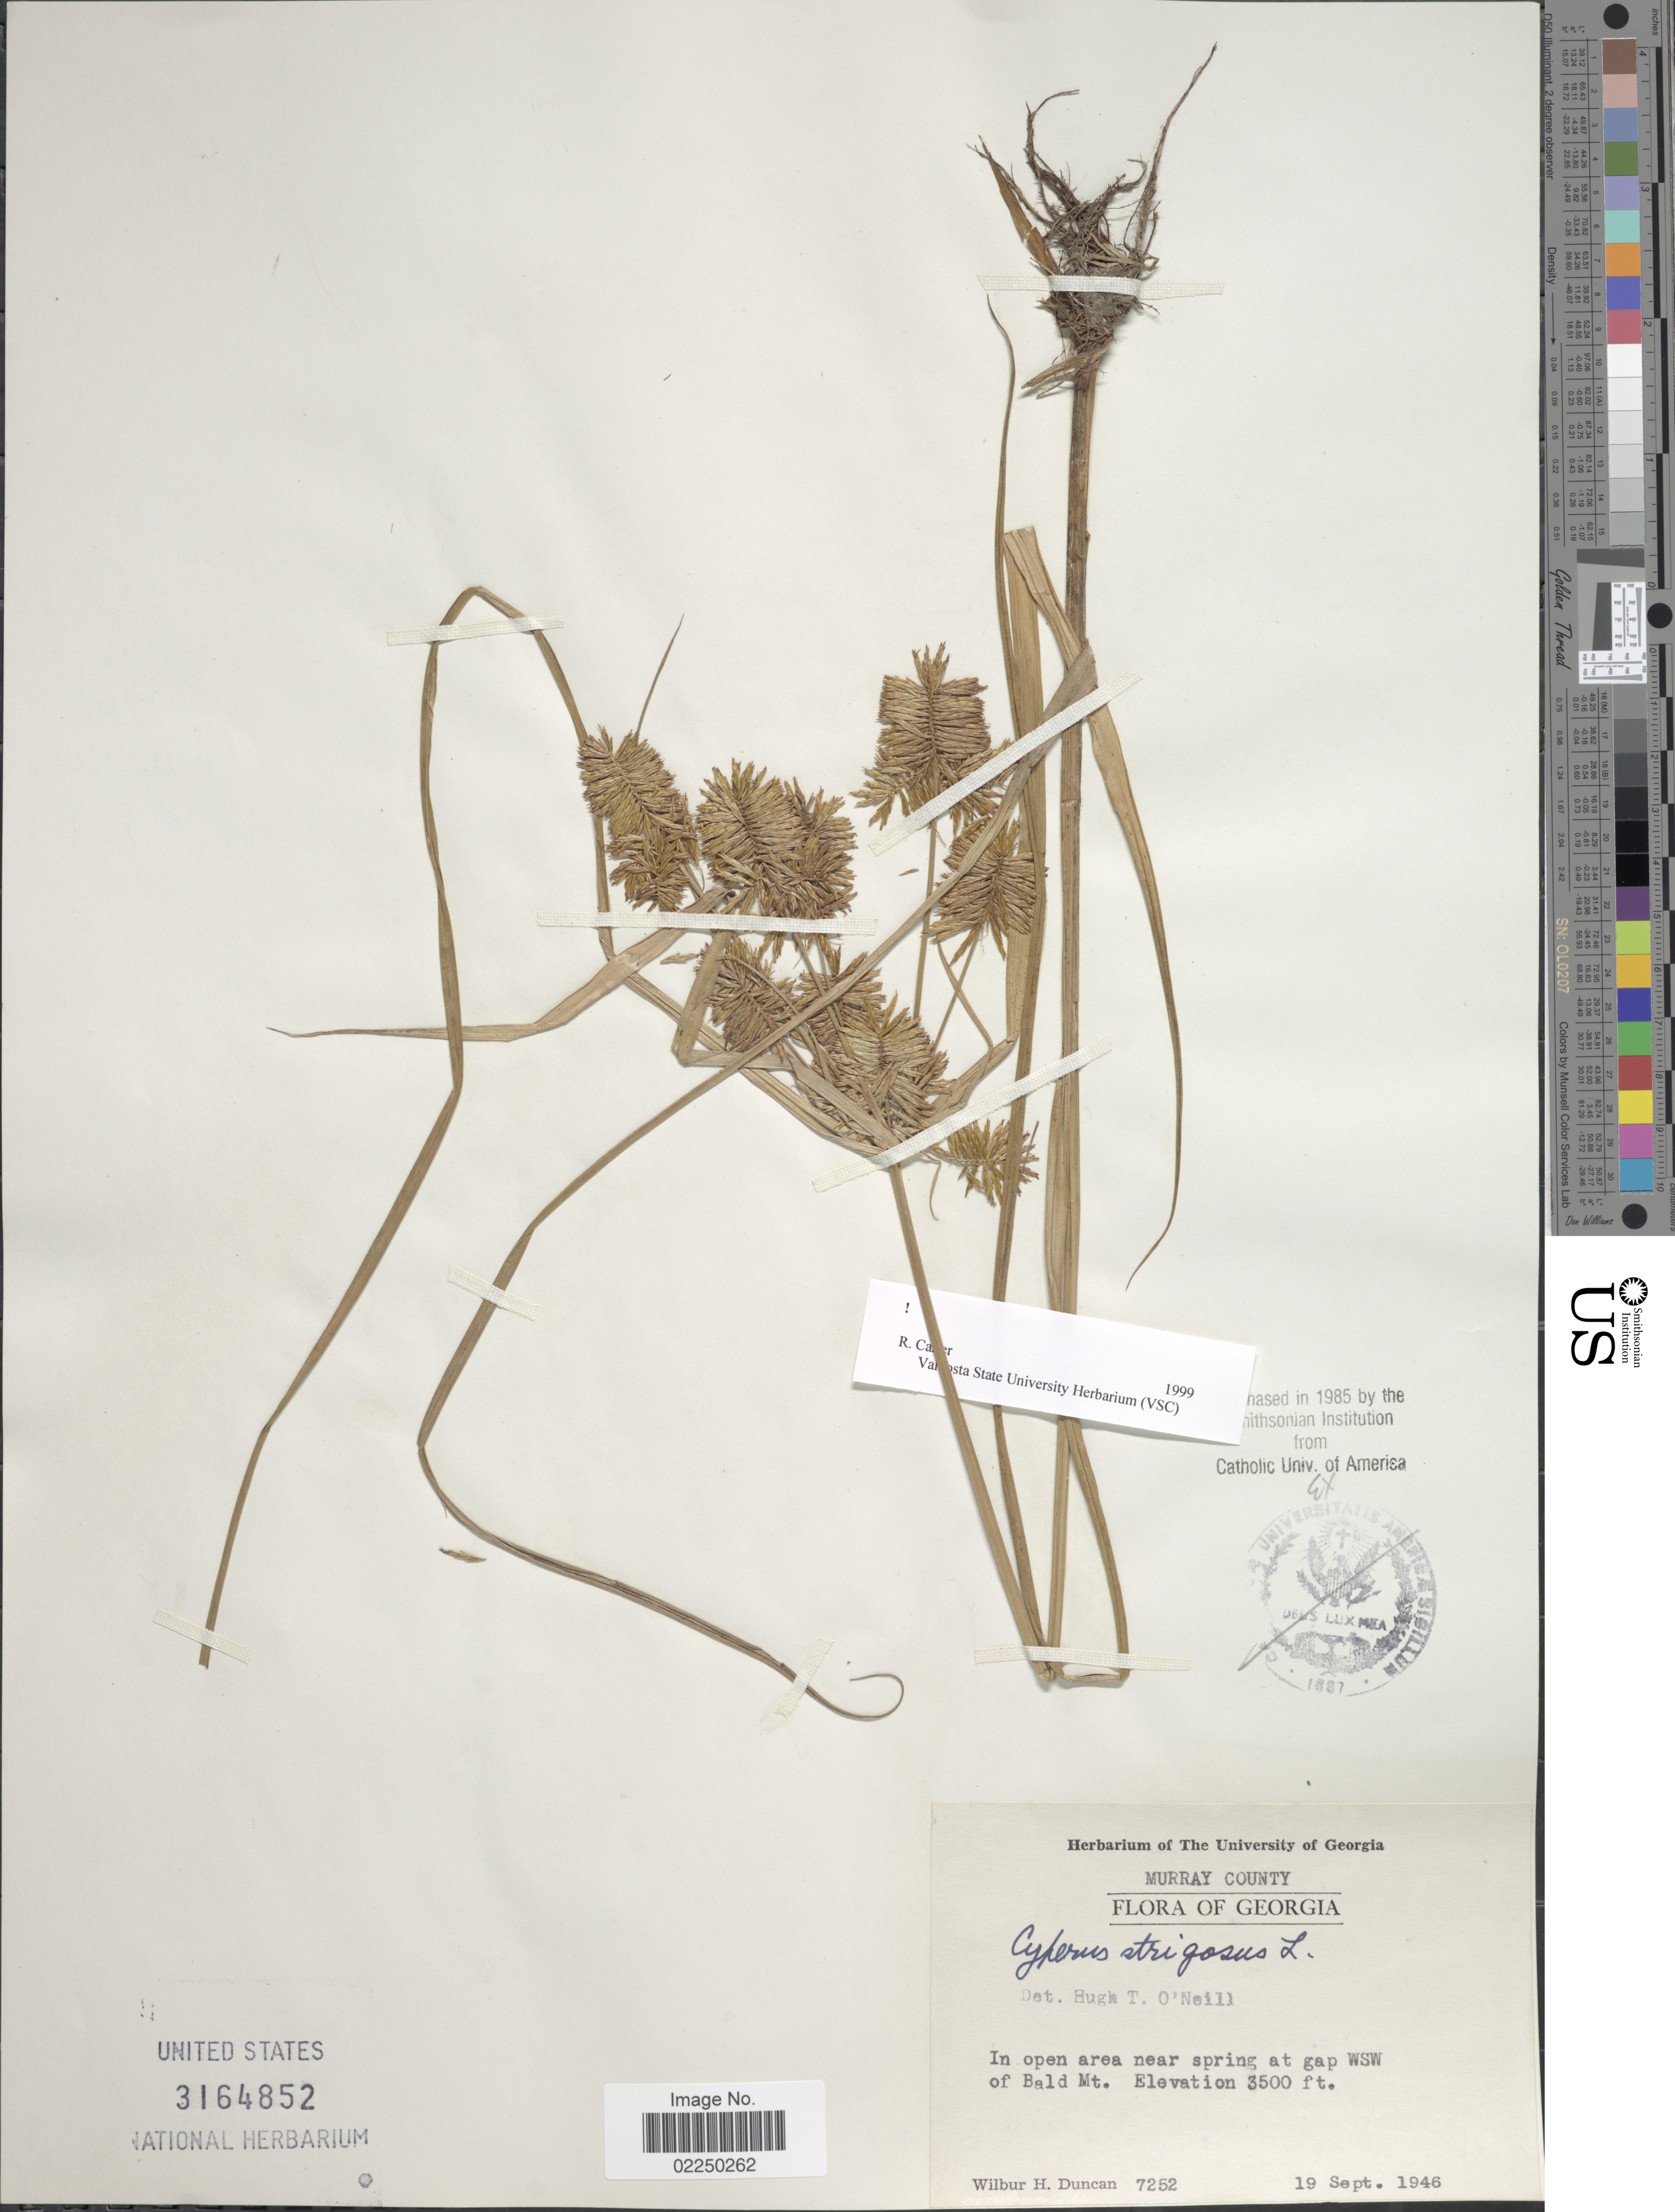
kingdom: Plantae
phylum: Tracheophyta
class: Liliopsida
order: Poales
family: Cyperaceae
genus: Cyperus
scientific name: Cyperus strigosus L.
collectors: W. H. Duncan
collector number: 7252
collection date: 1946-09-19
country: United States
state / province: Georgia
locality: Murray County, in open area near spring at gap WSW of Bald Mt.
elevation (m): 1067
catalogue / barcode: US 3164852